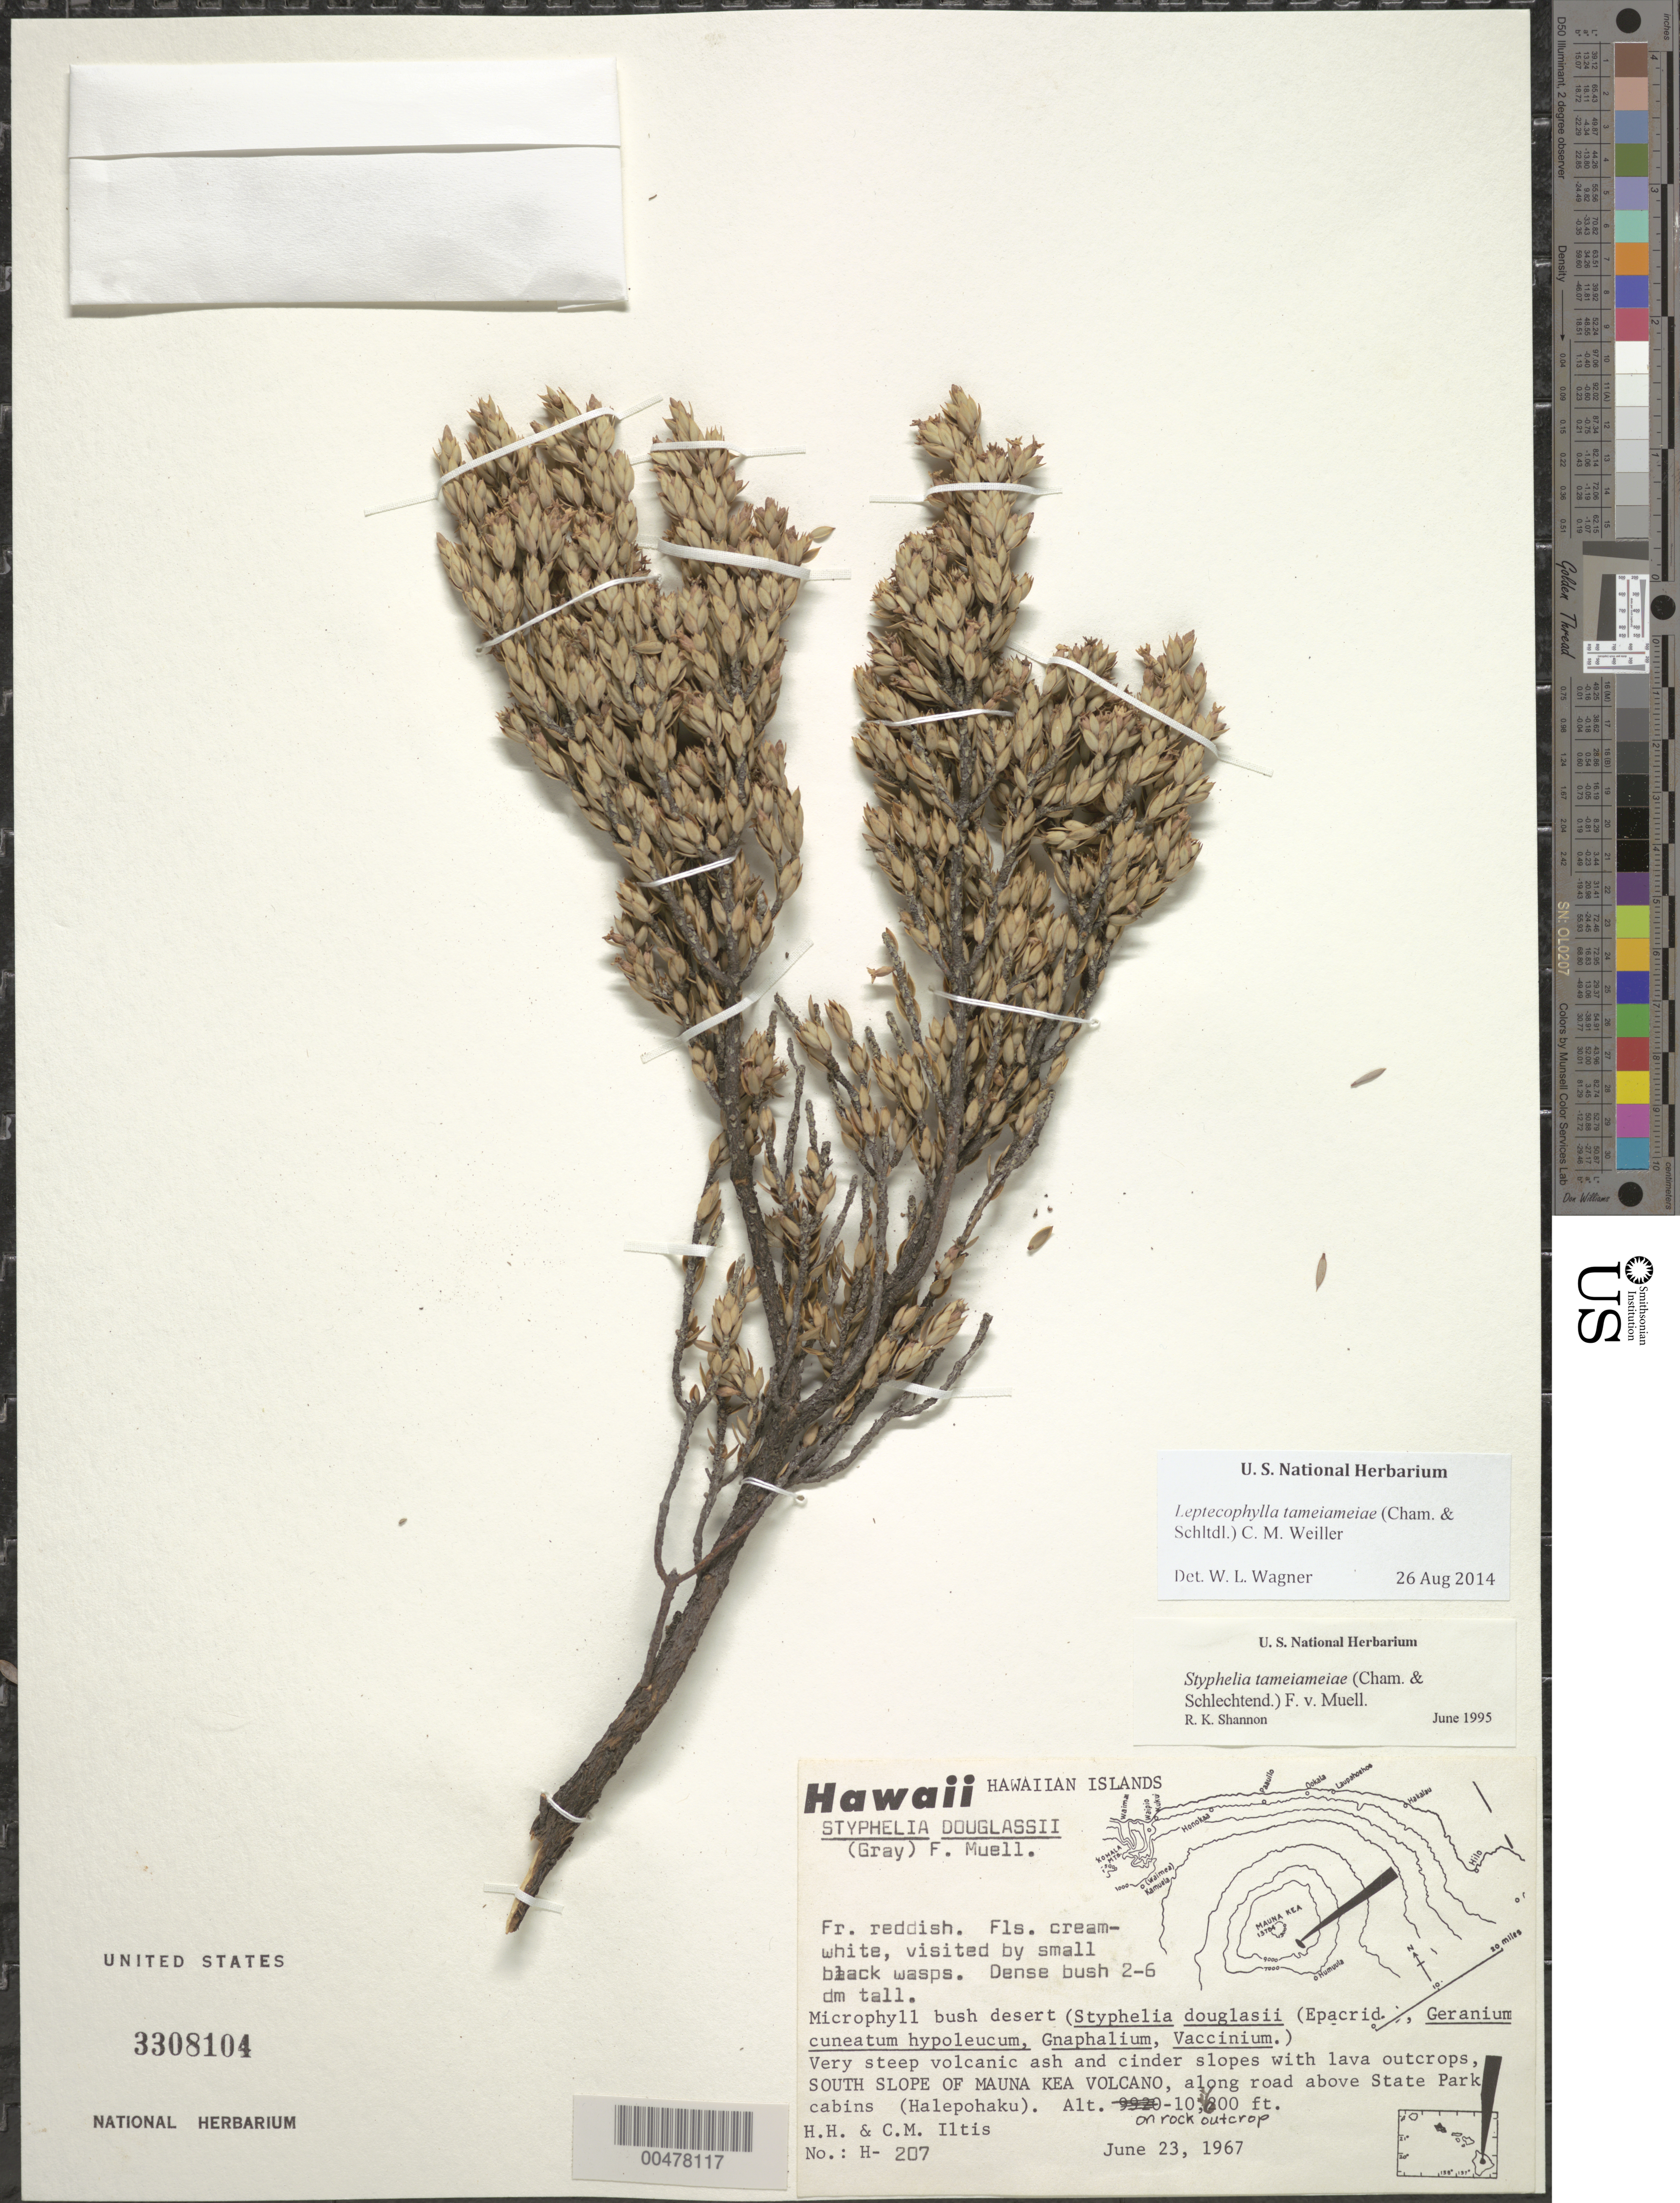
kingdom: Plantae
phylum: Tracheophyta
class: Magnoliopsida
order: Ericales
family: Ericaceae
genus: Leptecophylla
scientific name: Leptecophylla tameiameiae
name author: (Cham. & Schltdl.) C.M. Weiller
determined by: Wagner, W. L., (BOT), Smithsonian Institution - National Museum of Natural History (UNITED STATES)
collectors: H. H. Iltis & C. M Iltis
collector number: H-207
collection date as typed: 23 Jun 1967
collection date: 1967-06-23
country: United States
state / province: Hawaii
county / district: Hawaii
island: Hawaii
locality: S slope of Mauna Kea volcano, along rd above state park cabins (Holepohaku)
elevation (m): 3109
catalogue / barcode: US 3308104